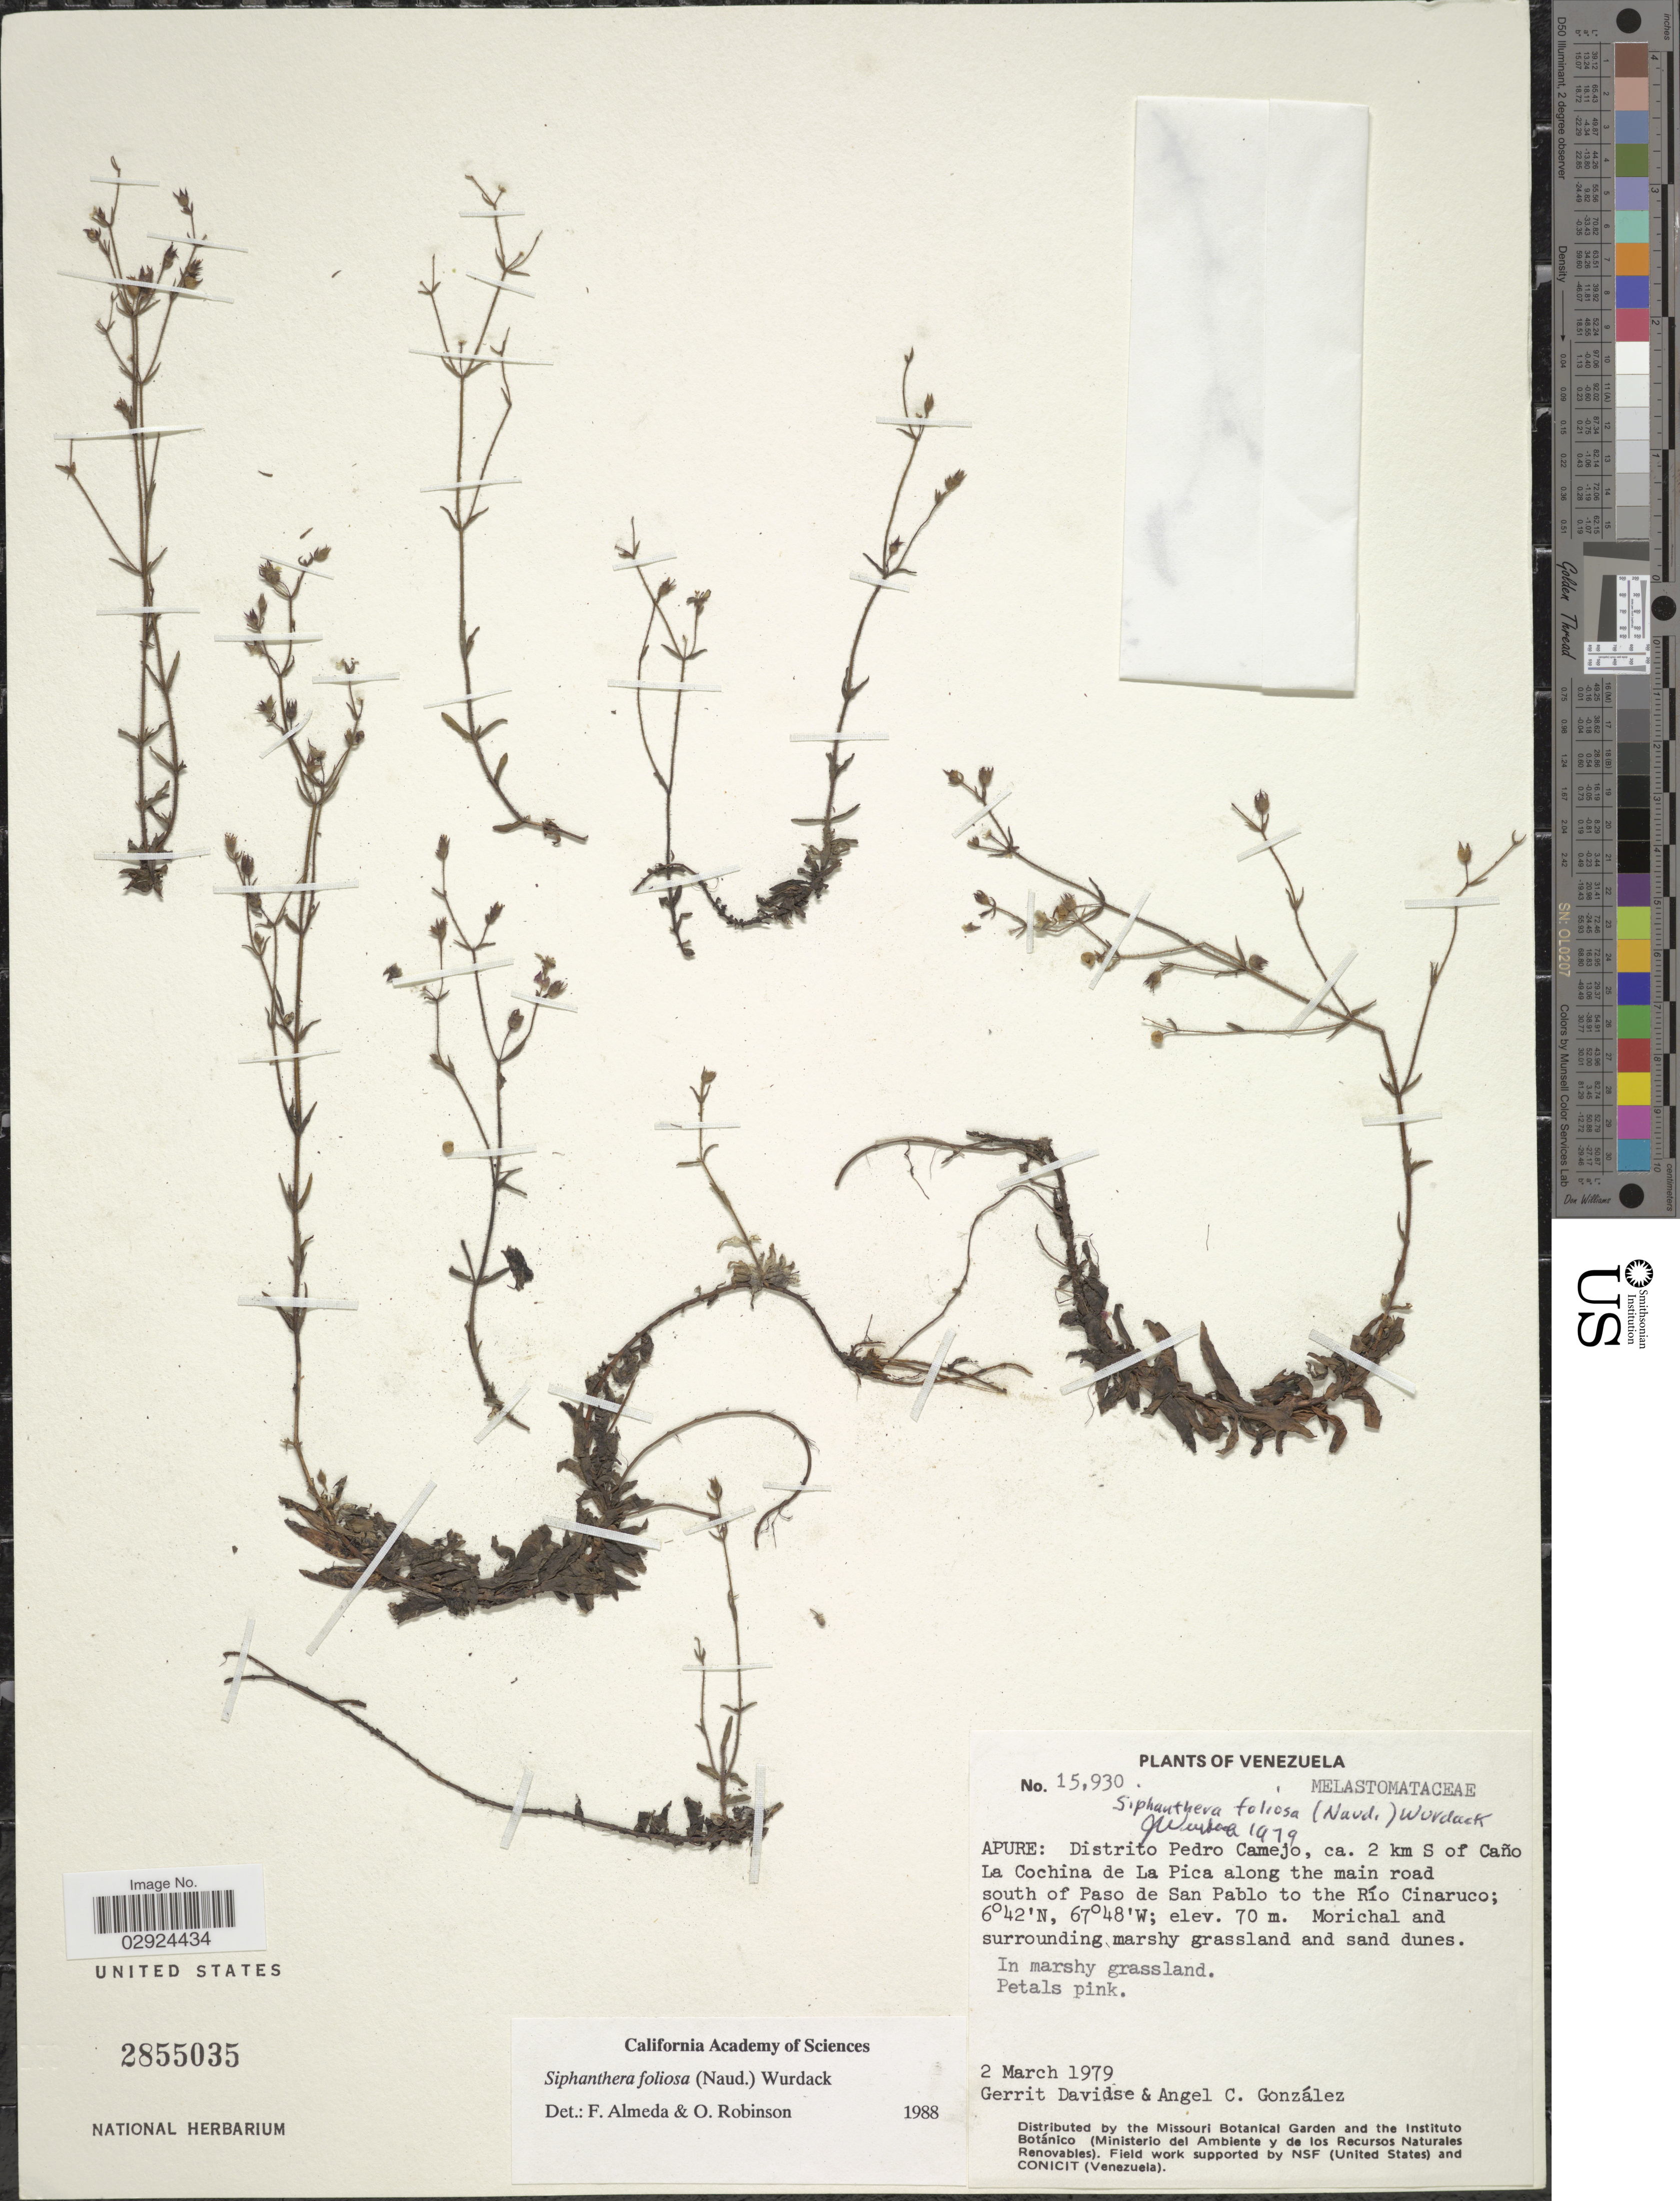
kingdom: Plantae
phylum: Tracheophyta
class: Magnoliopsida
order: Myrtales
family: Melastomataceae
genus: Siphanthera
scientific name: Siphanthera foliosa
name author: (Naudin) Wurdack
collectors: G. Davidse & A. C. González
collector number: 15930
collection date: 1979-03-02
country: Venezuela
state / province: Apure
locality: Distrito Pedro Camejo, ca. 2 km S of Caño la Cochina de La Pica along the main road south of Paso de San Pablo to the Río Cinaruco.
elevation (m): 70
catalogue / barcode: US 2855035